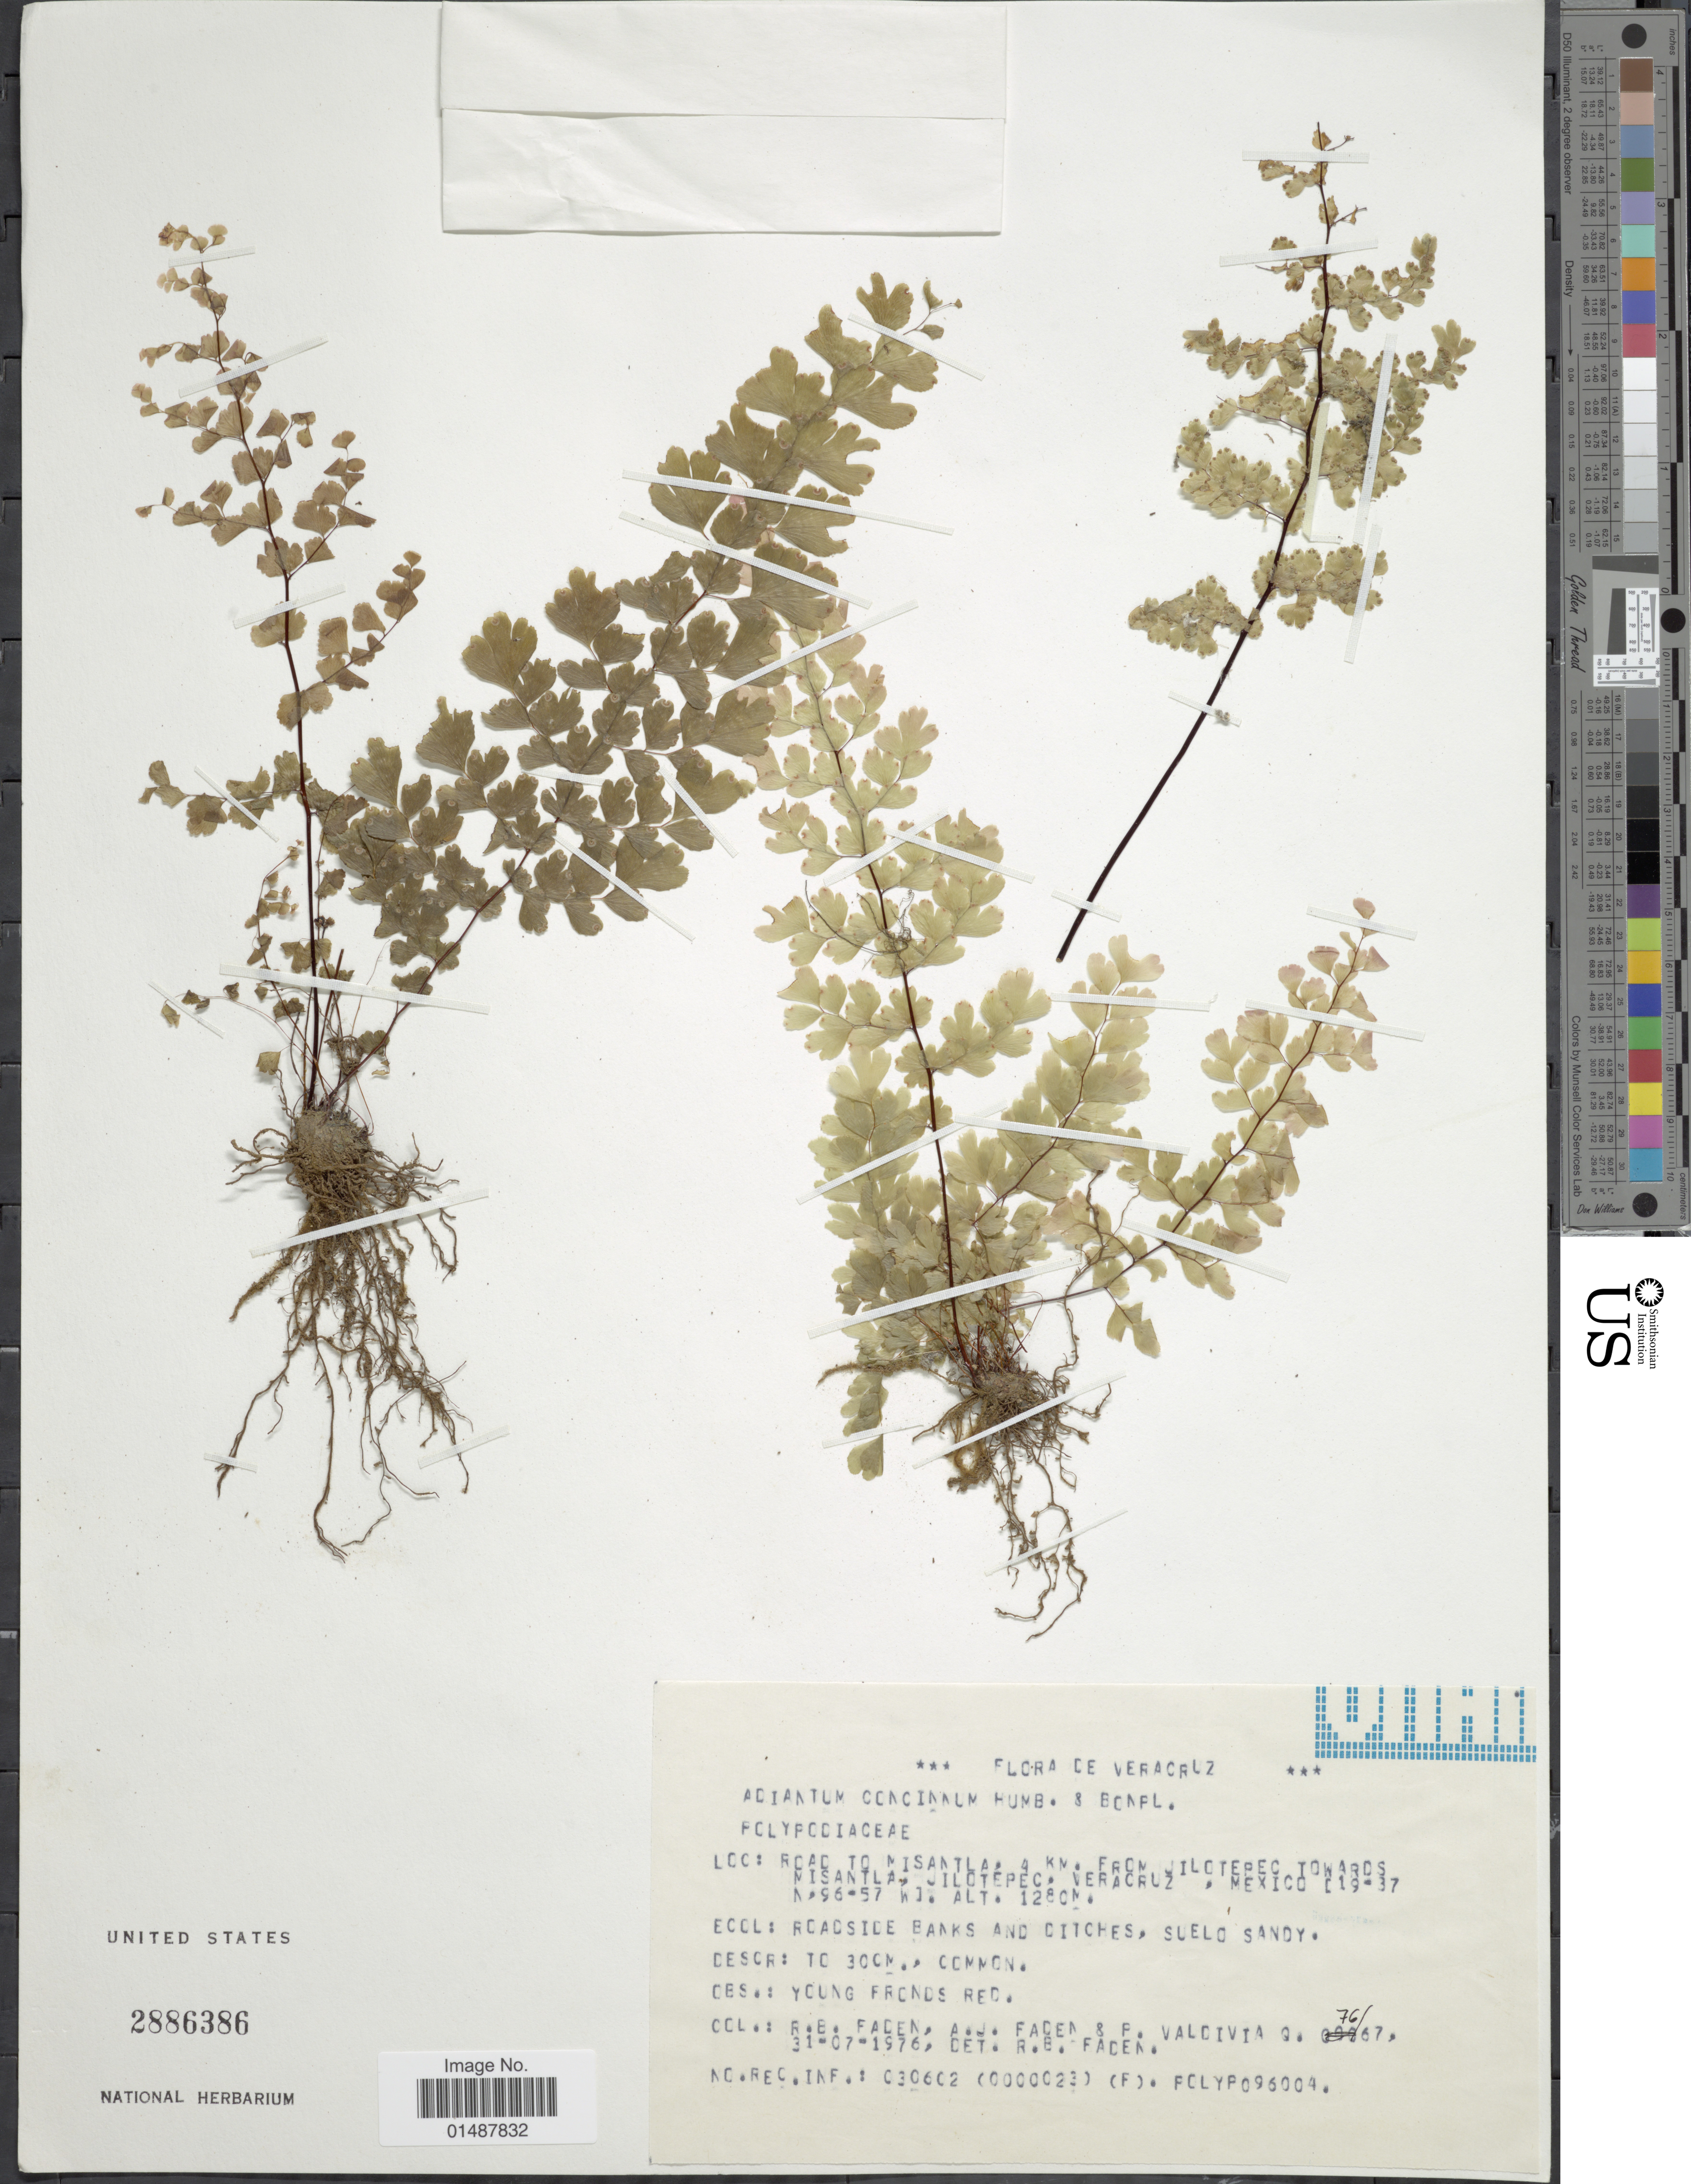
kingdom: Plantae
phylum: Tracheophyta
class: Polypodiopsida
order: Polypodiales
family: Pteridaceae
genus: Adiantum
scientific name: Adiantum concinnum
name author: Humb. & Bonpl. ex Willd.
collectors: R. B. Faden, A. J. Faden & P. E. Valdivia Q.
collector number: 76/67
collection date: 1976-07-31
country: Mexico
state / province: Veracruz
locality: Road to Misantla, 4 km. from Jilotepec towards Misantla, Veracruz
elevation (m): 1280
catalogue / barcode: US 2886386